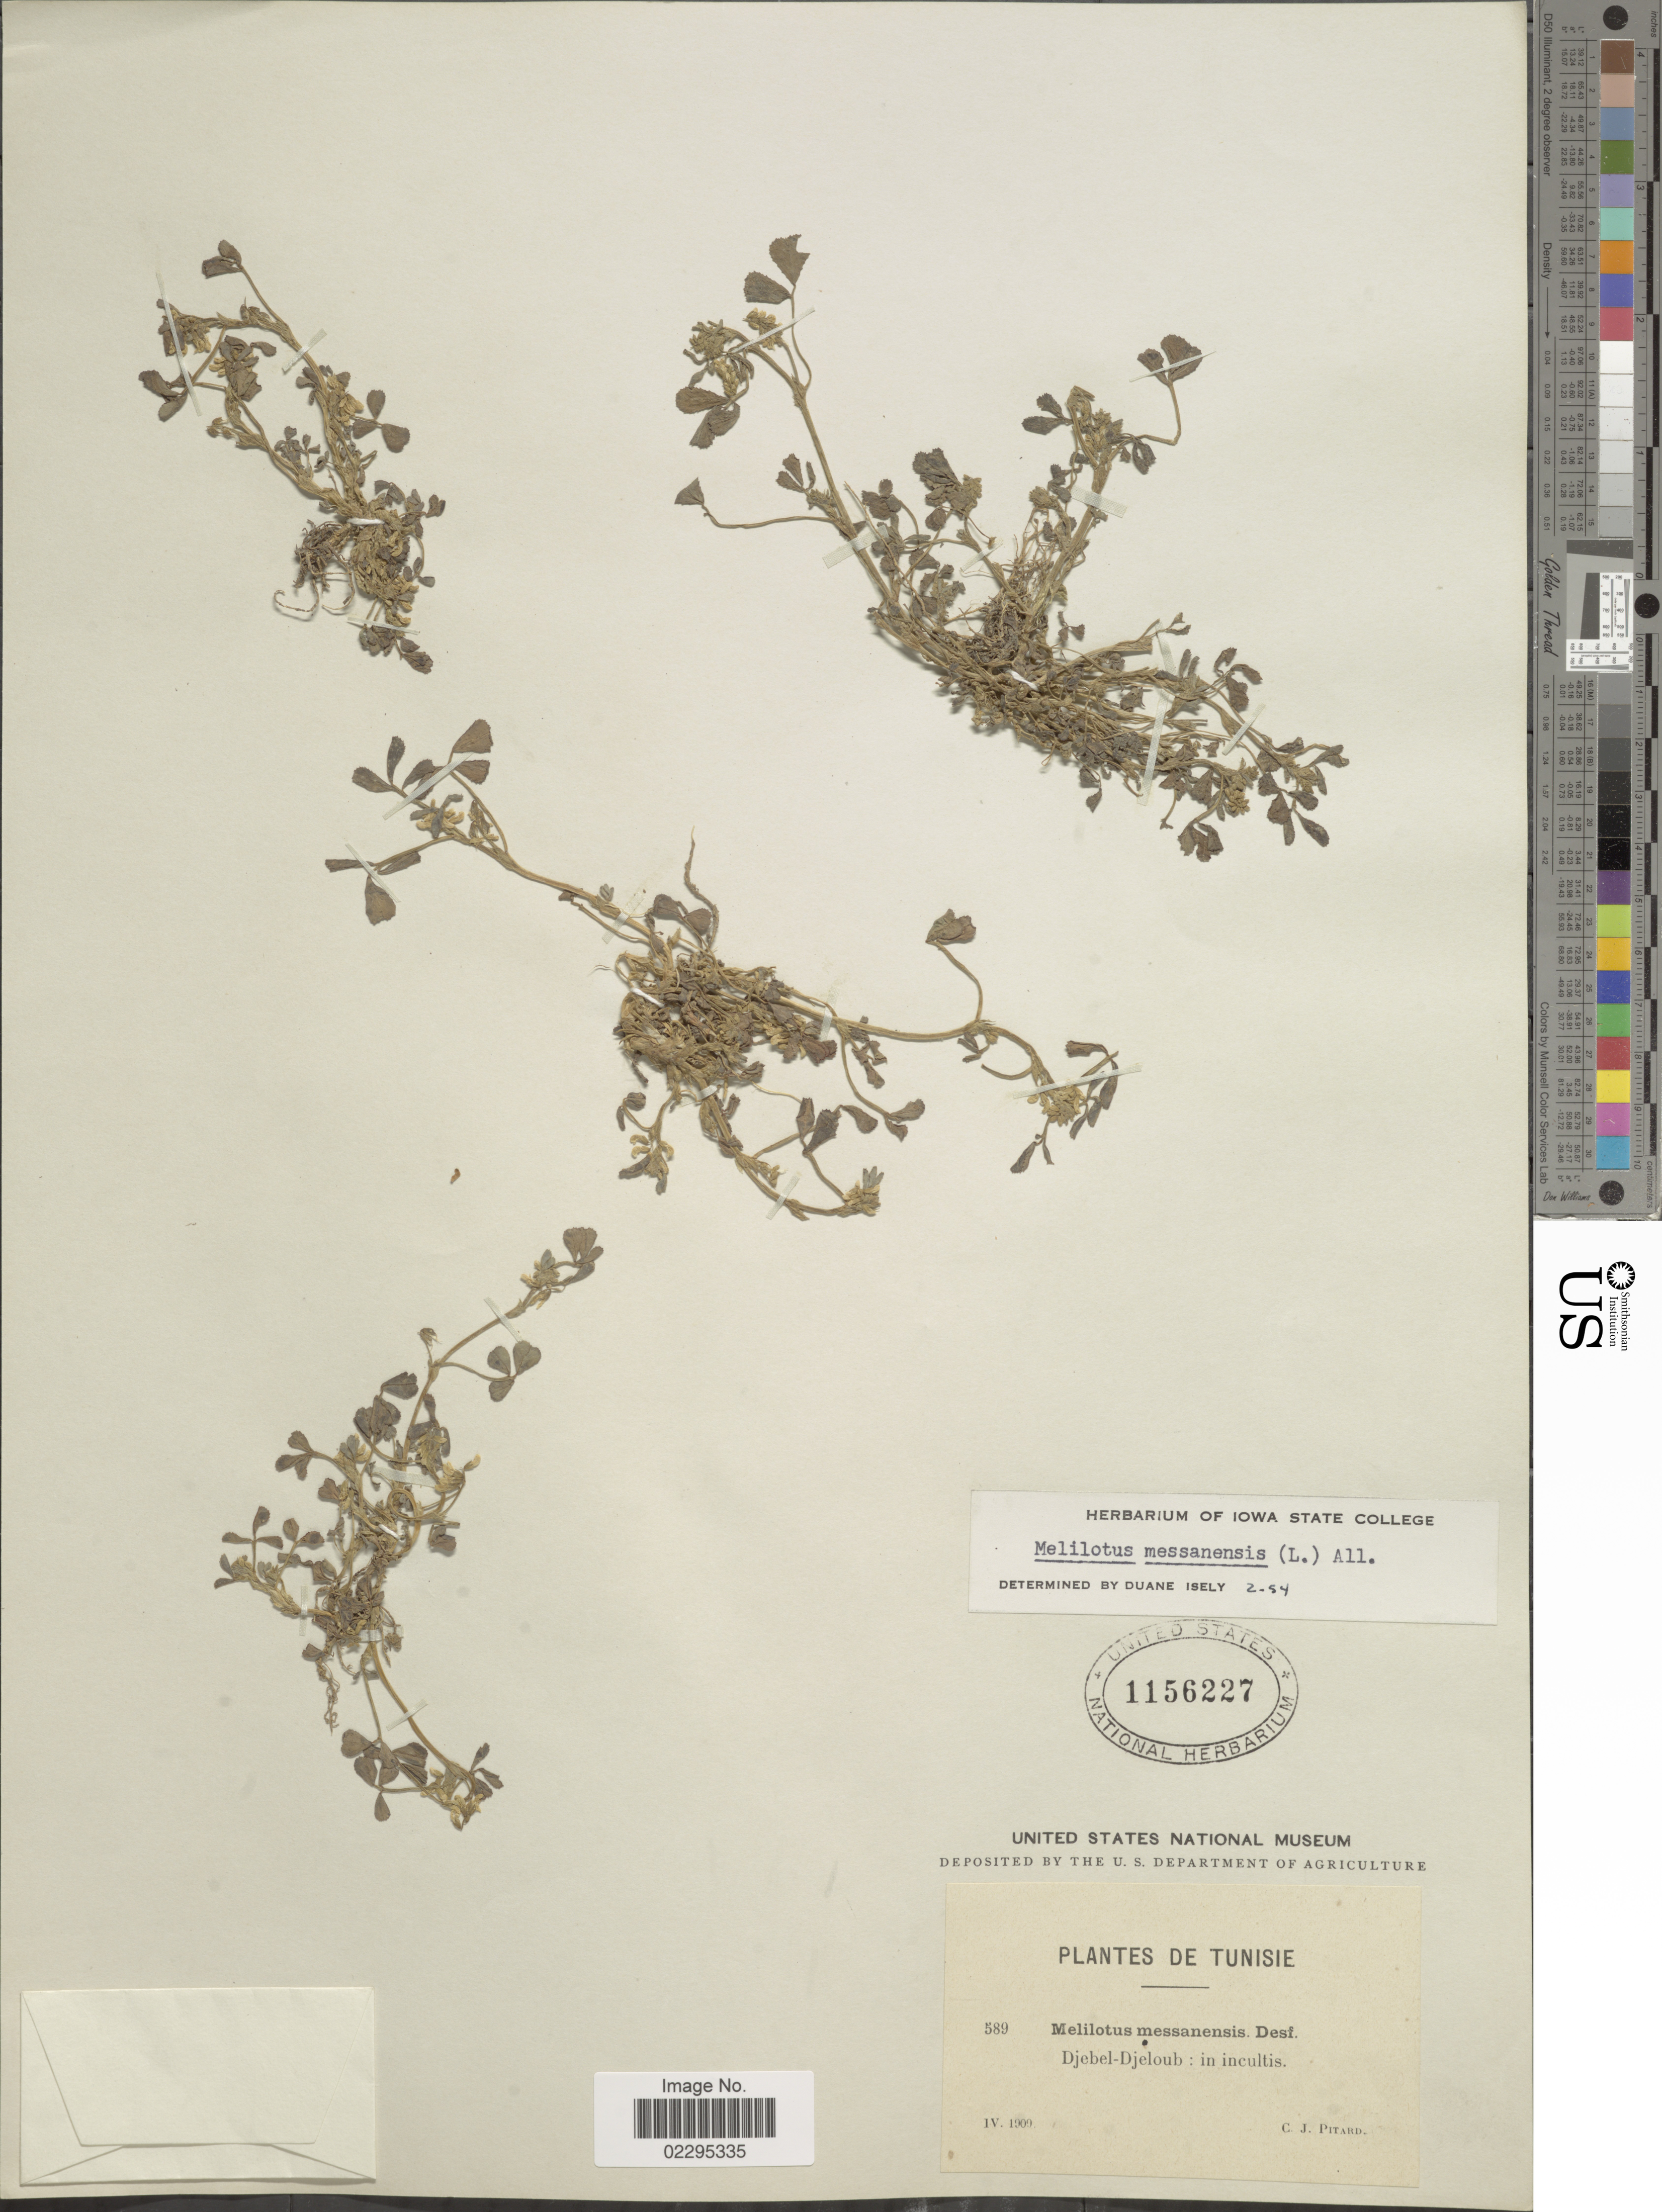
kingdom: Plantae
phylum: Tracheophyta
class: Magnoliopsida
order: Fabales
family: Fabaceae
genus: Melilotus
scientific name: Melilotus messanensis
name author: All.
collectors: C. Pitard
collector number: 589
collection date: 1909-04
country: Tunisia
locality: Tunisie. Djebel-Djeloub: in incultis.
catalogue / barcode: US 1156227